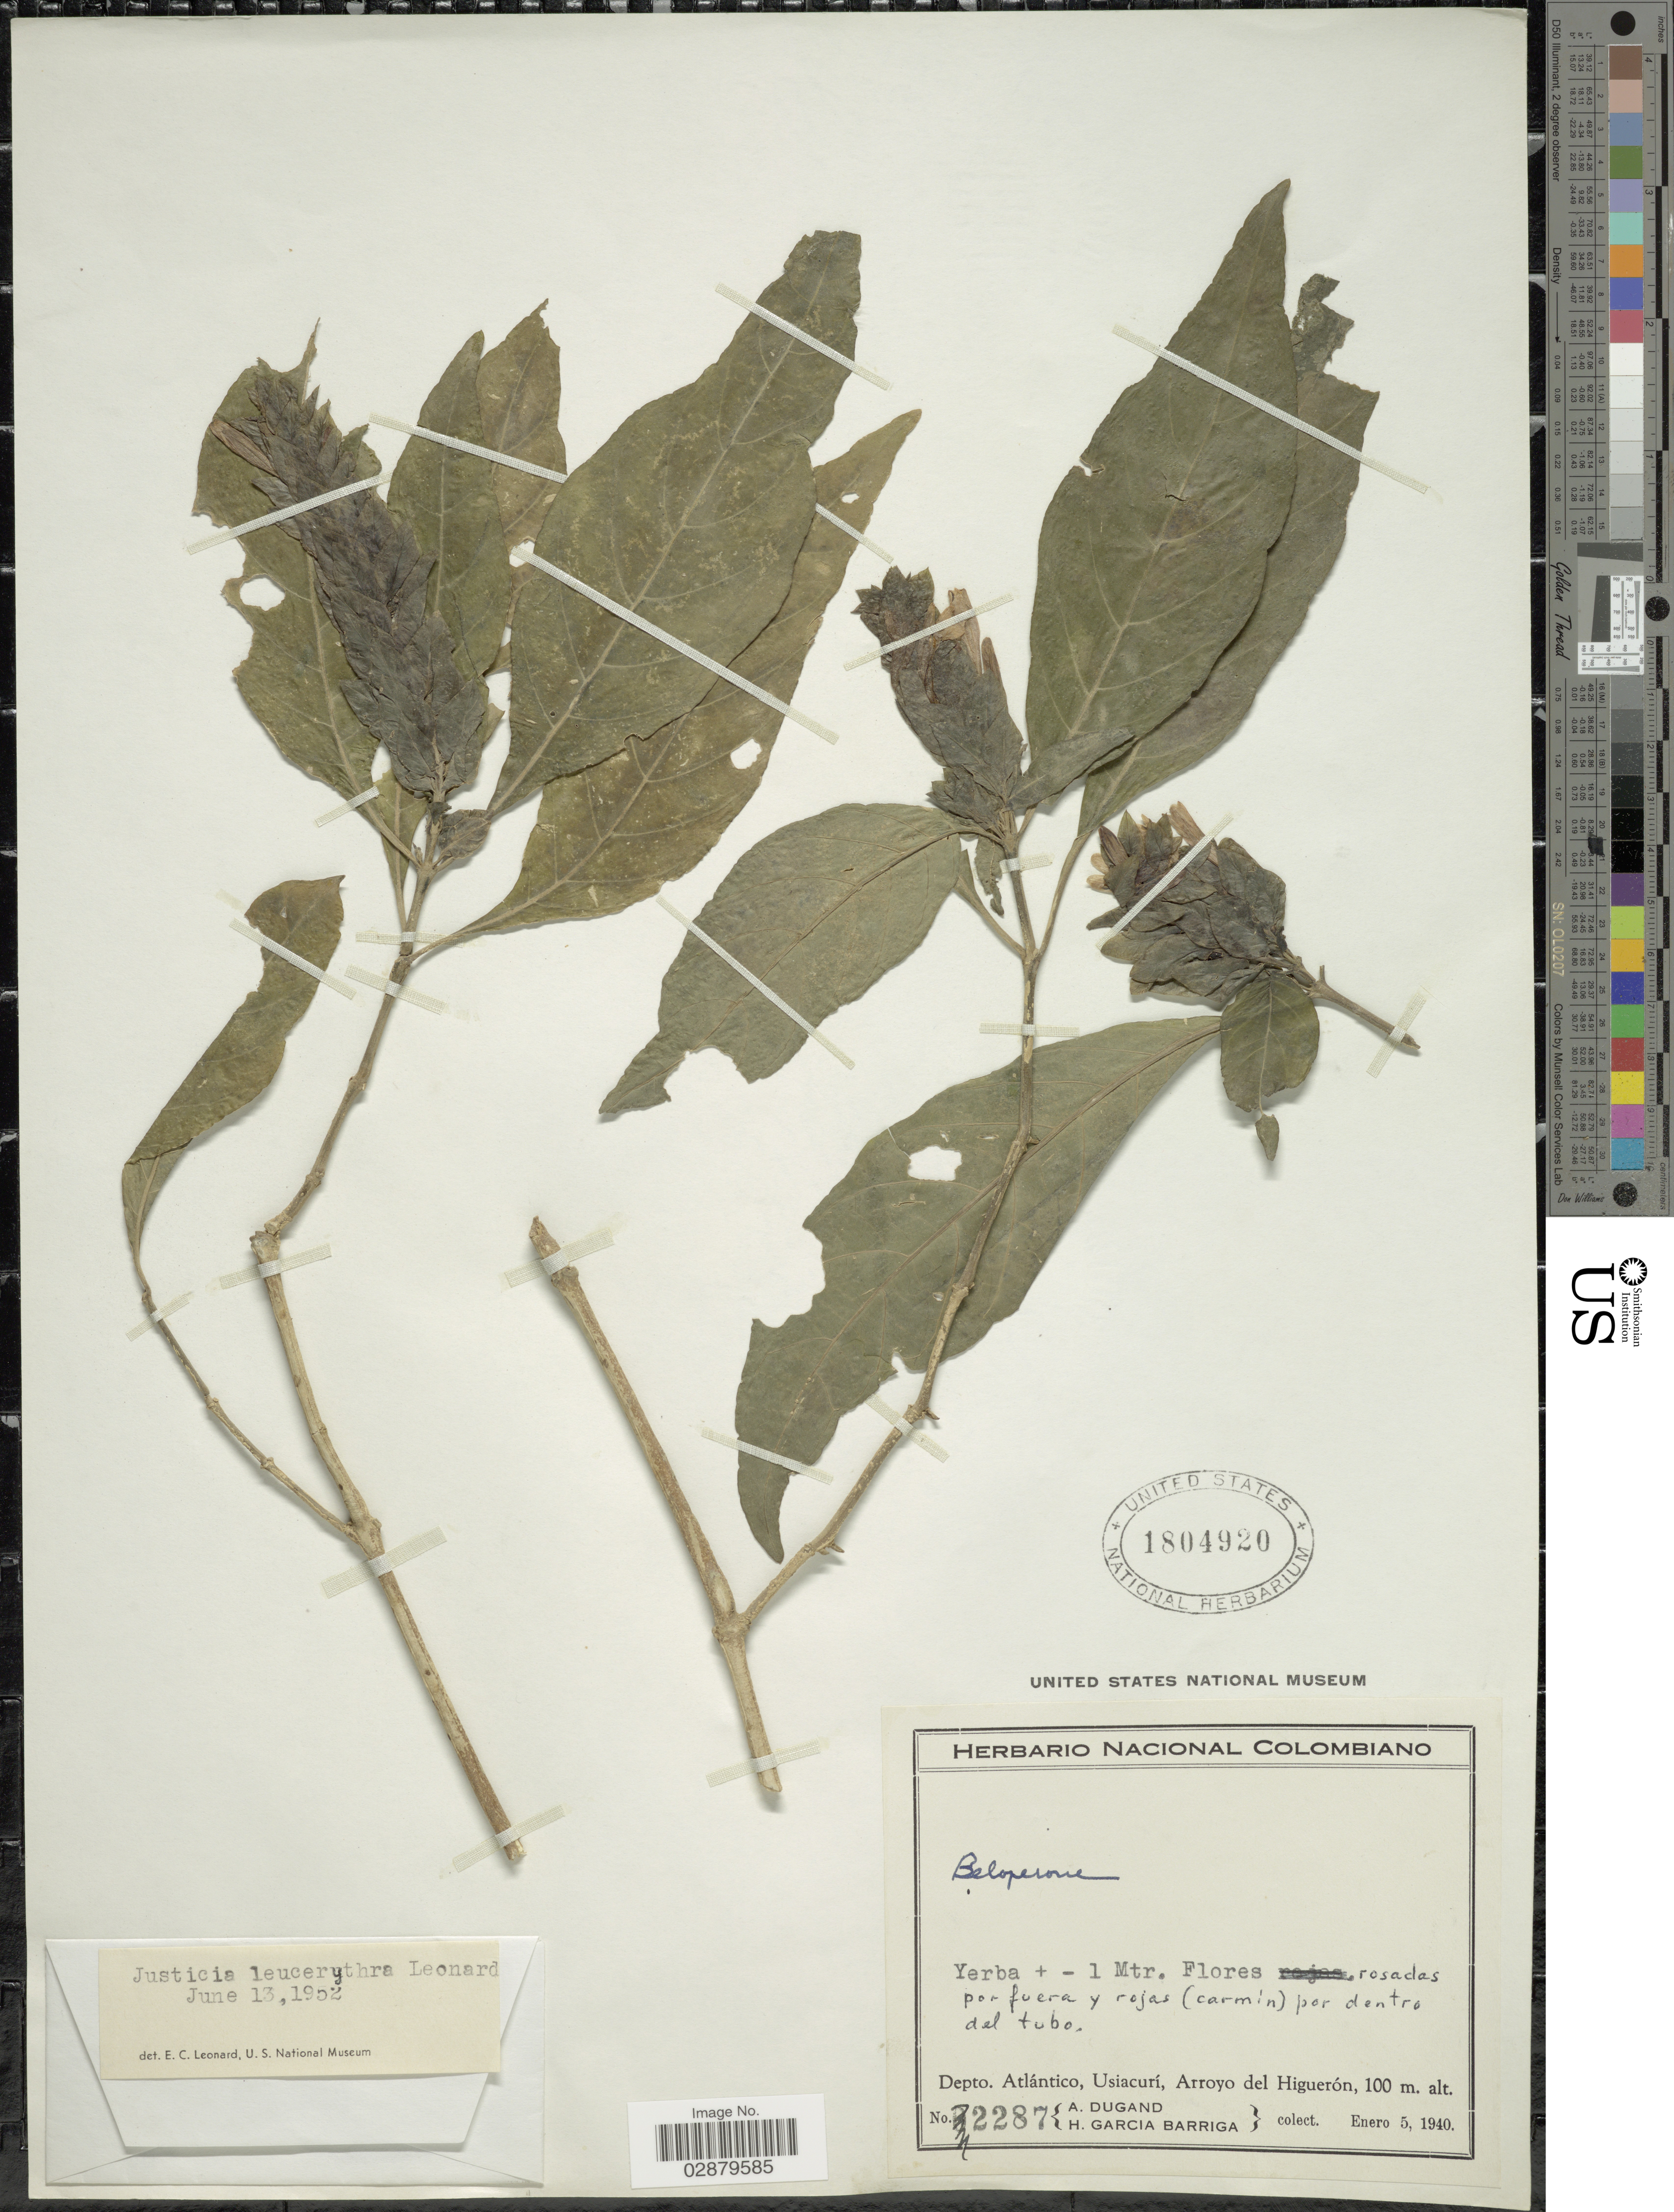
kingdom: Plantae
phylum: Tracheophyta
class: Magnoliopsida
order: Lamiales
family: Acanthaceae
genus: Justicia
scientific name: Justicia leucerythra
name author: Leonard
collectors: A. Dugand & H. García Barriga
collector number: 2287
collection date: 1940-01-05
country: Colombia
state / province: Atlántico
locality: Depto. Atlántico, Usiacurí, Arroyo del Higuerón.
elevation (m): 100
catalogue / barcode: US 1804920